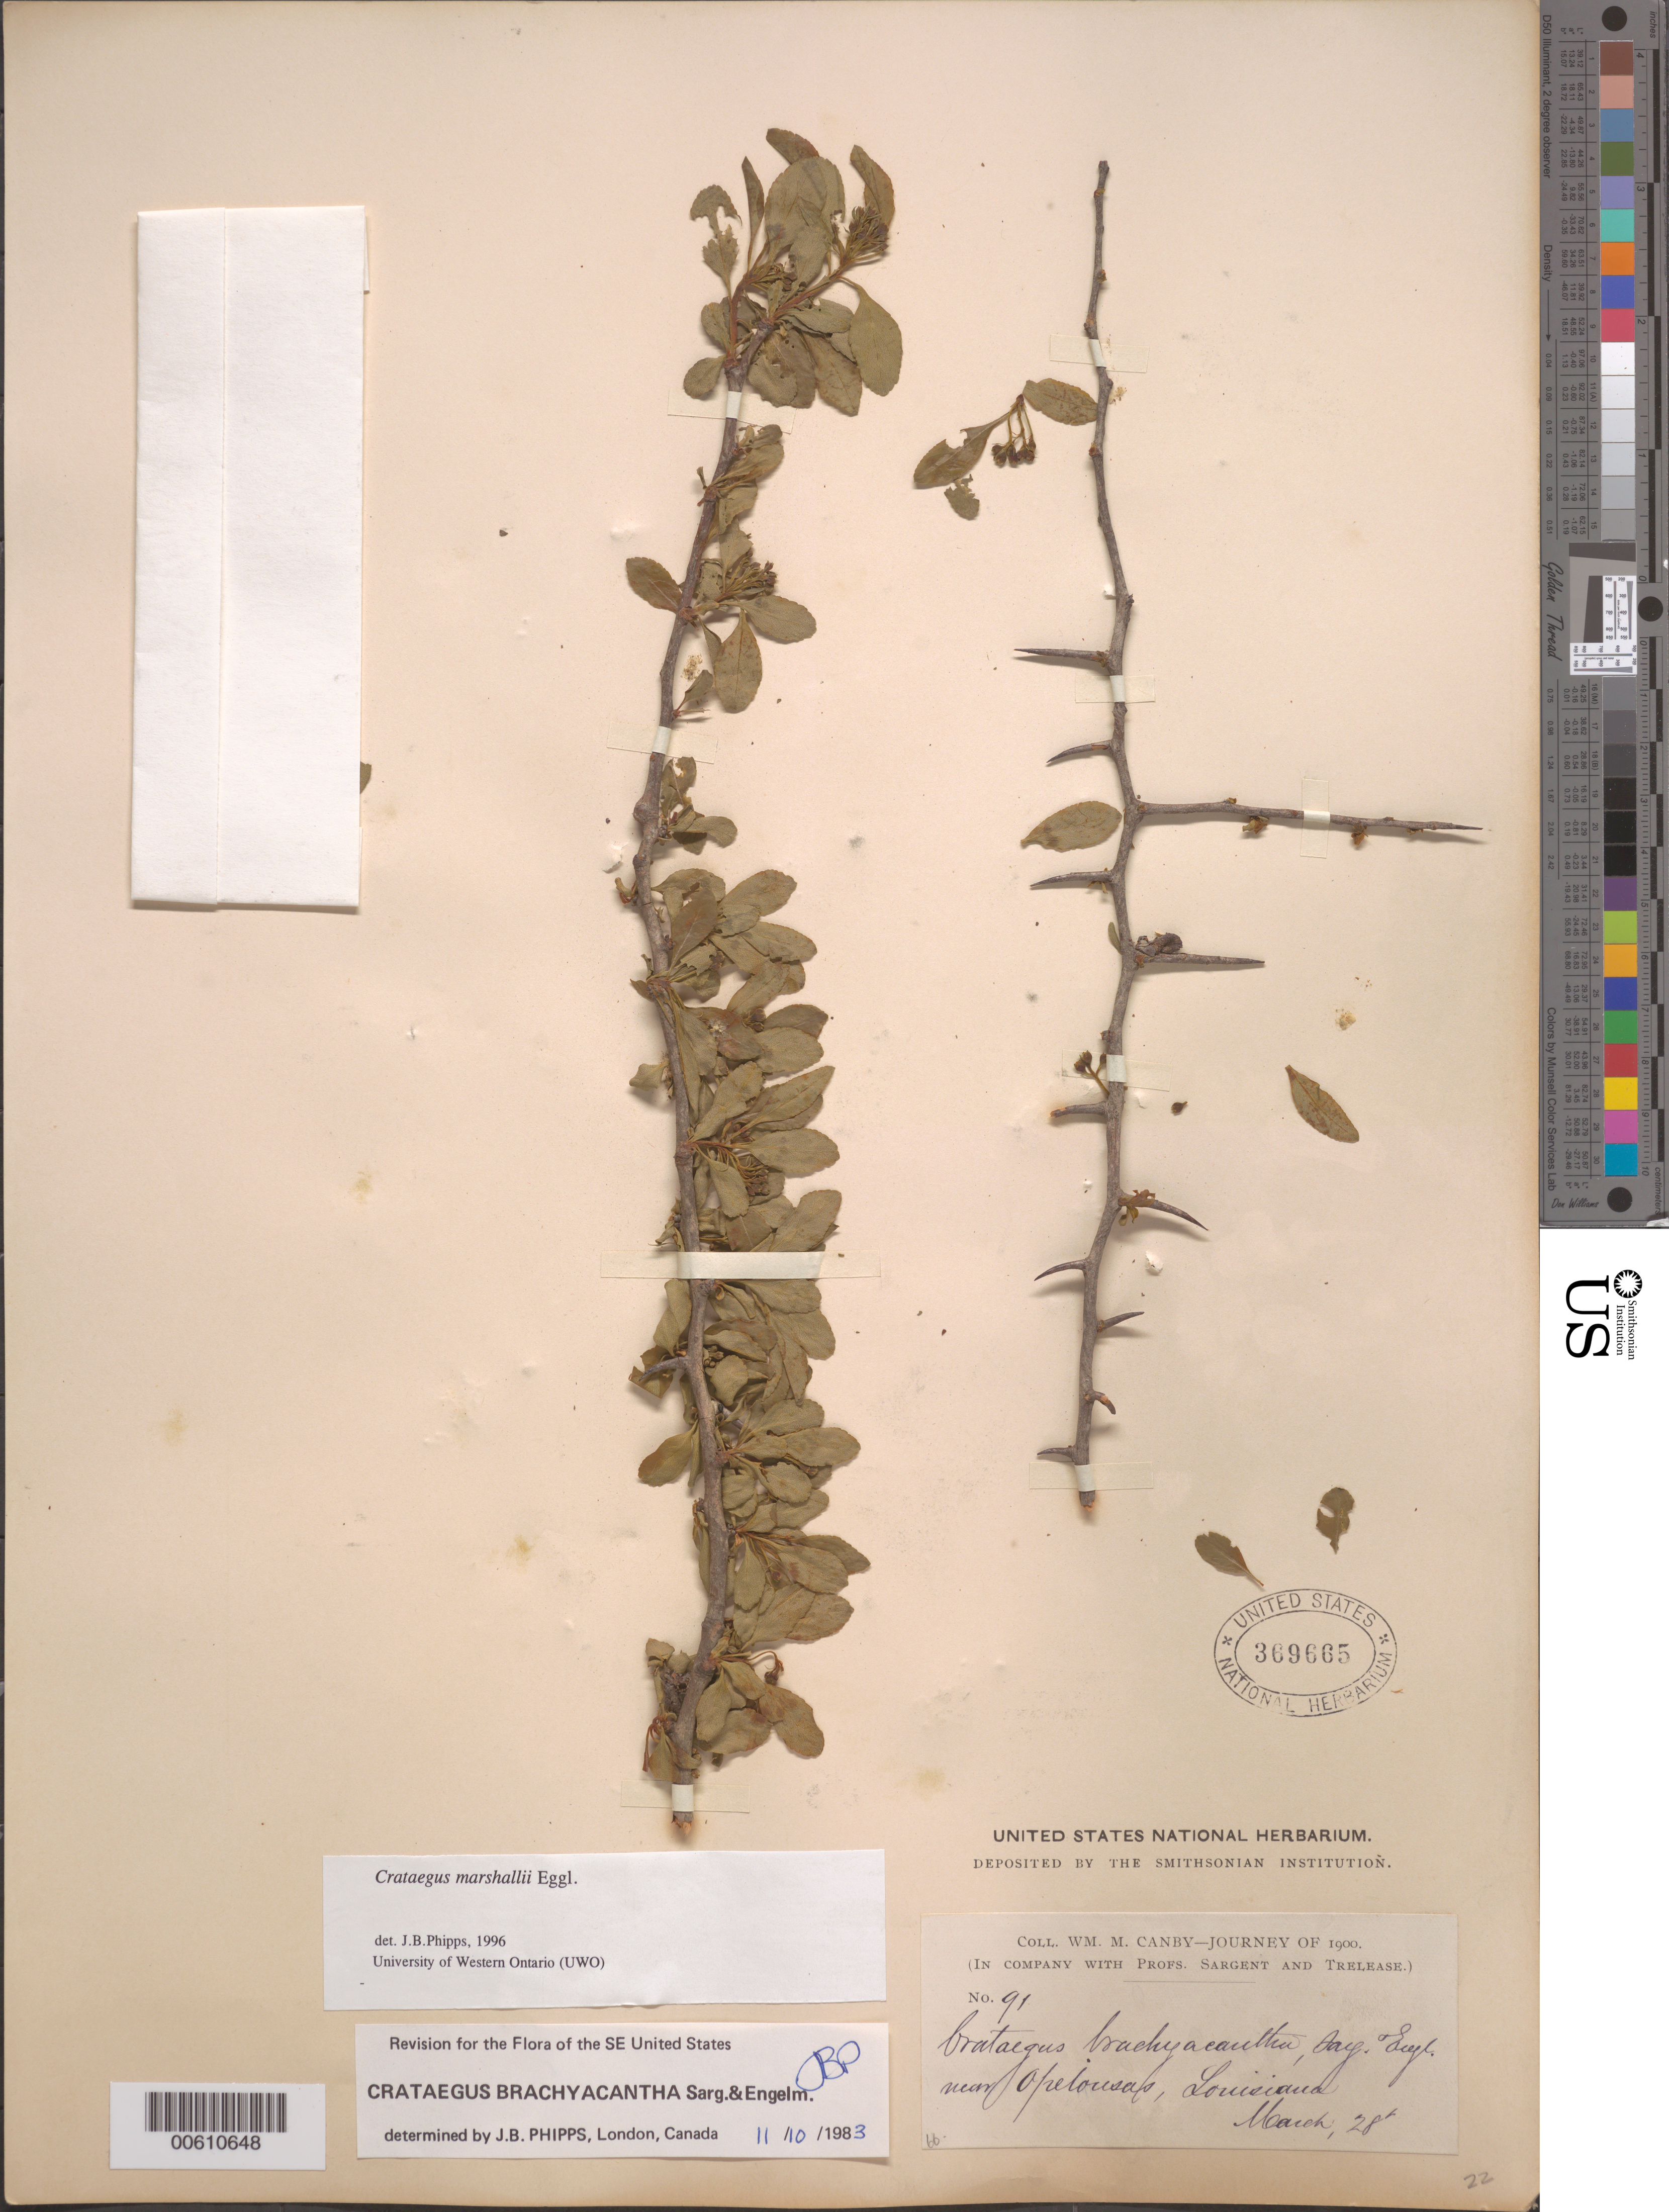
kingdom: Plantae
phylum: Tracheophyta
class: Magnoliopsida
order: Rosales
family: Rosaceae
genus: Crataegus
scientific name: Crataegus marshallii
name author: Eggl.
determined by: Phipps, James B., (UWO), University of Western Ontario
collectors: W. M. Canby, -- Sargent & -- Trelease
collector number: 91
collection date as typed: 28 Mar 1900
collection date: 1900-03-28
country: United States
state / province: Louisiana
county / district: Saint Landry Parish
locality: near Opelousas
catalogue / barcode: US 369665